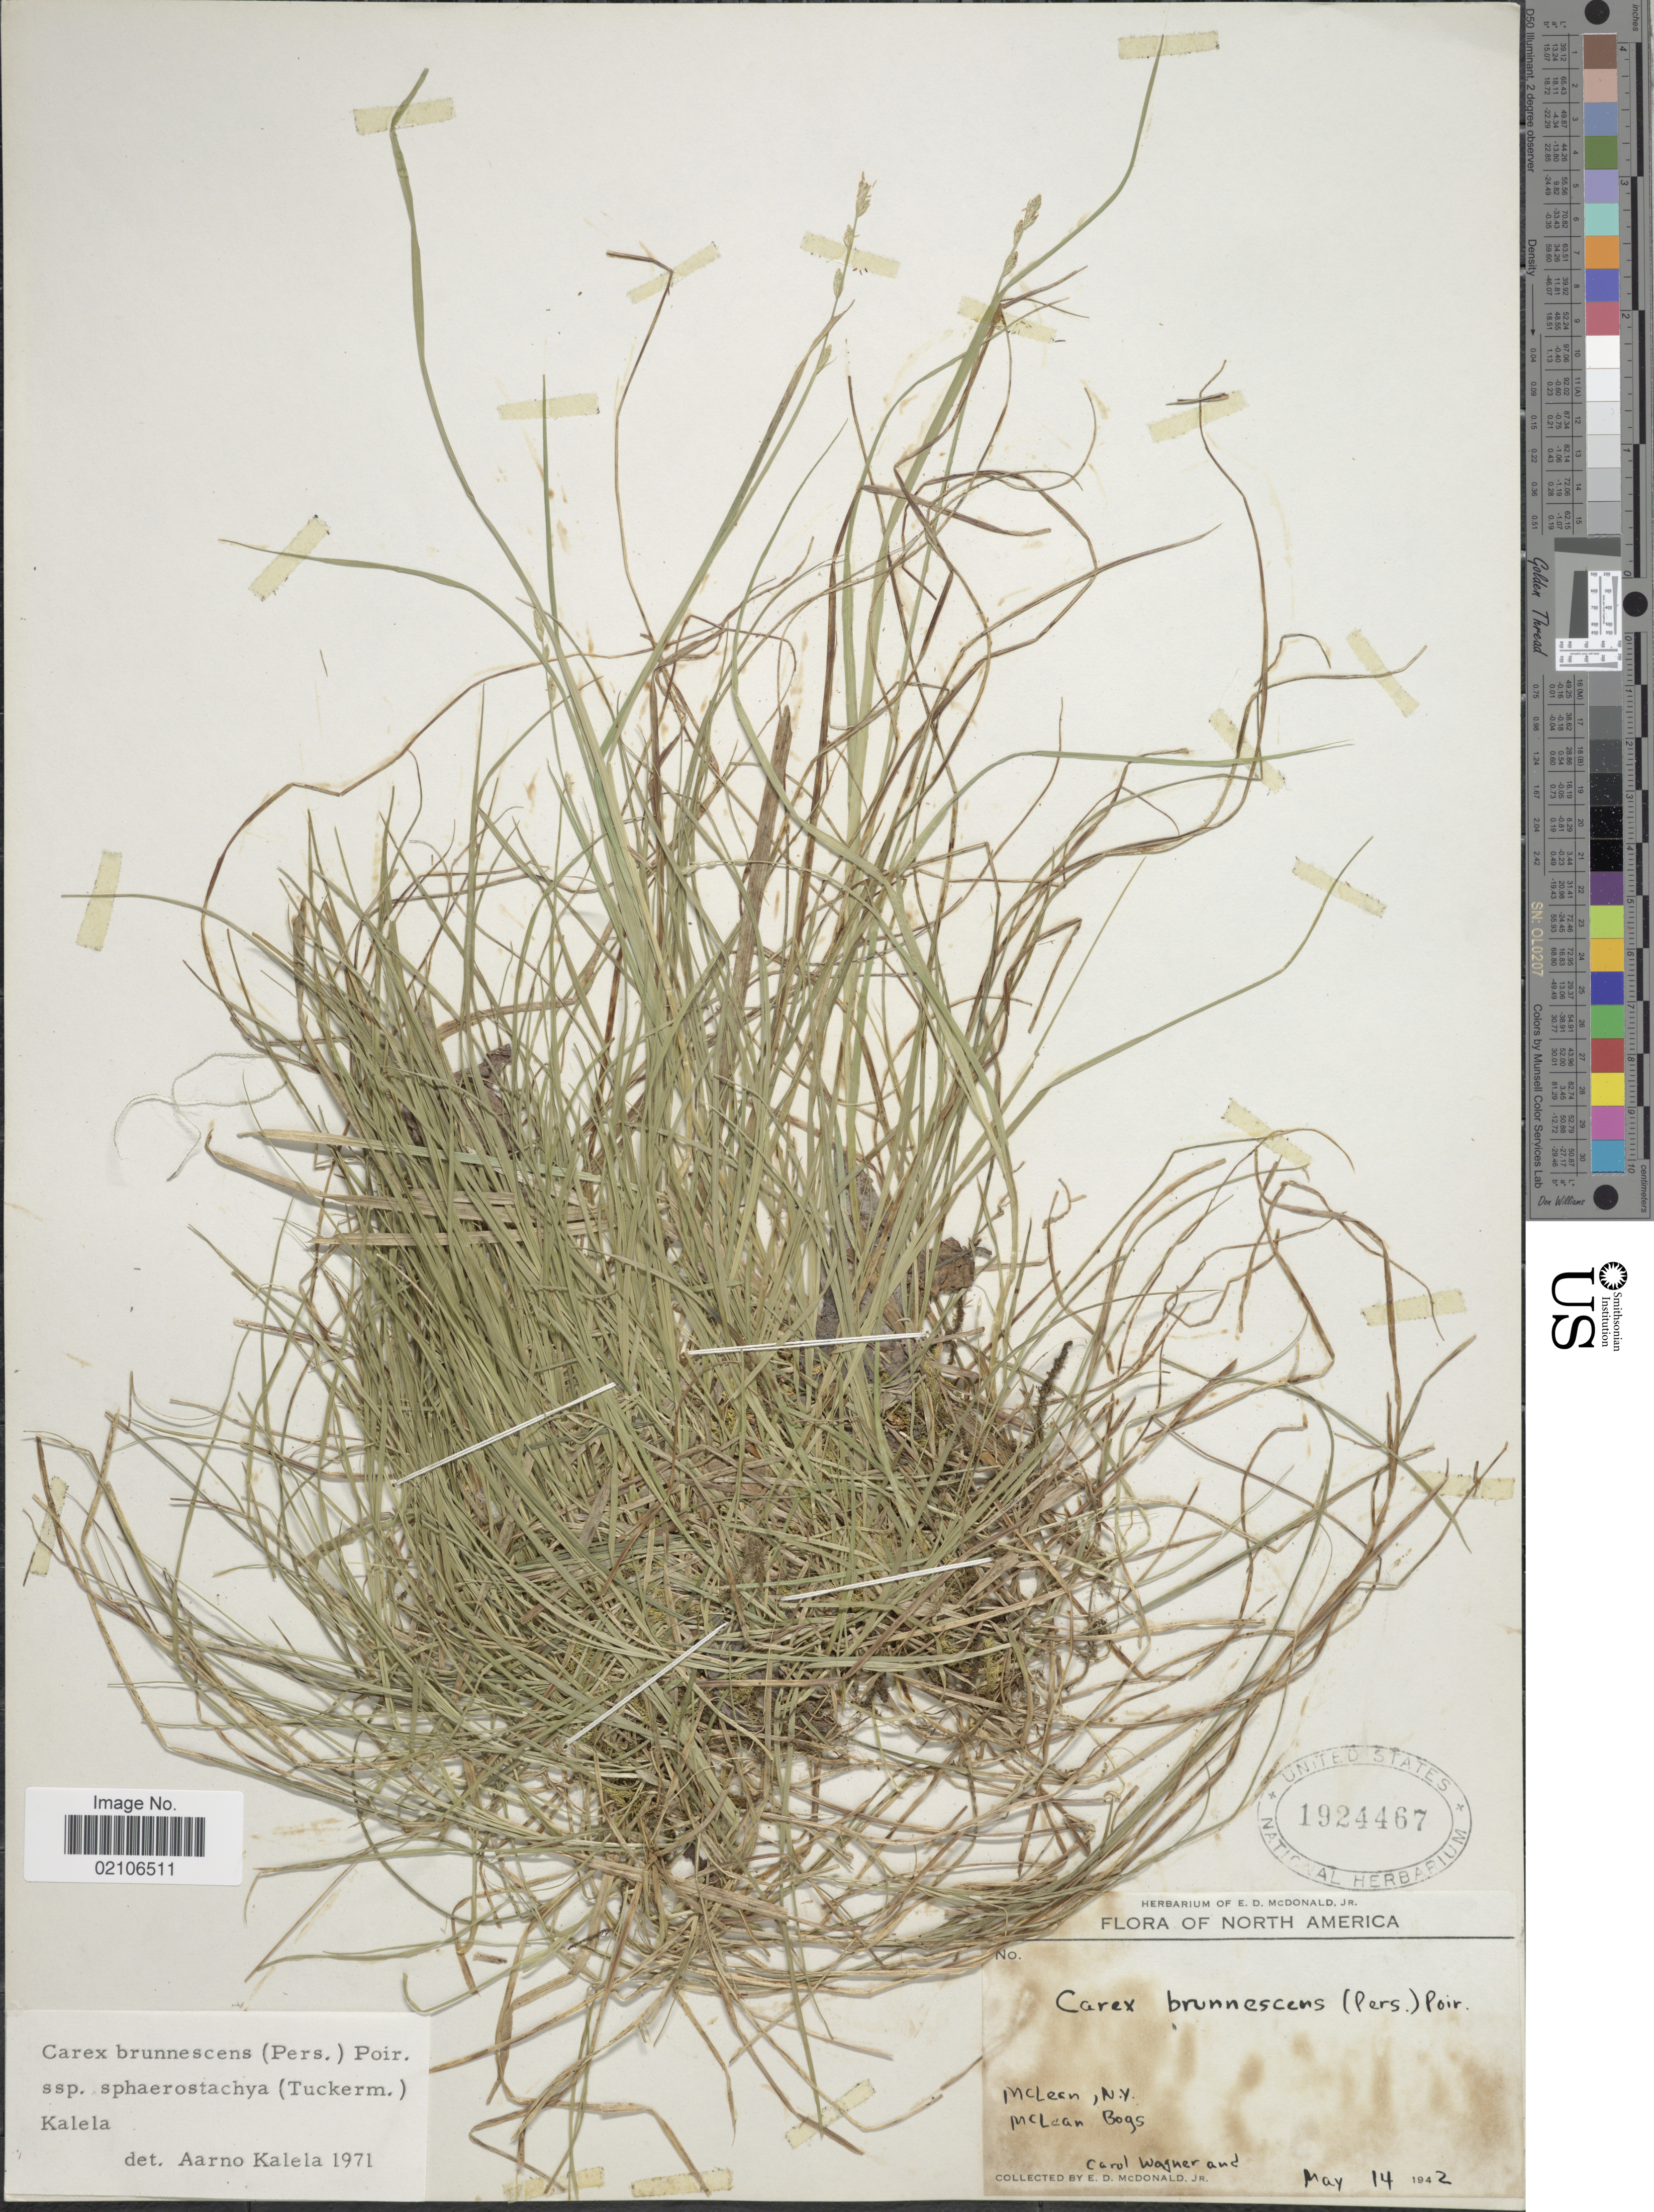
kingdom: Plantae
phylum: Tracheophyta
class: Liliopsida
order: Poales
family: Cyperaceae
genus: Carex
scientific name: Carex brunnescens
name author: (Pers.) Poir.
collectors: C. Wagner & E. MacDonald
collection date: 1942-05-14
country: United States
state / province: New York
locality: McLean, McLean Bogs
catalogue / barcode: US 1924467